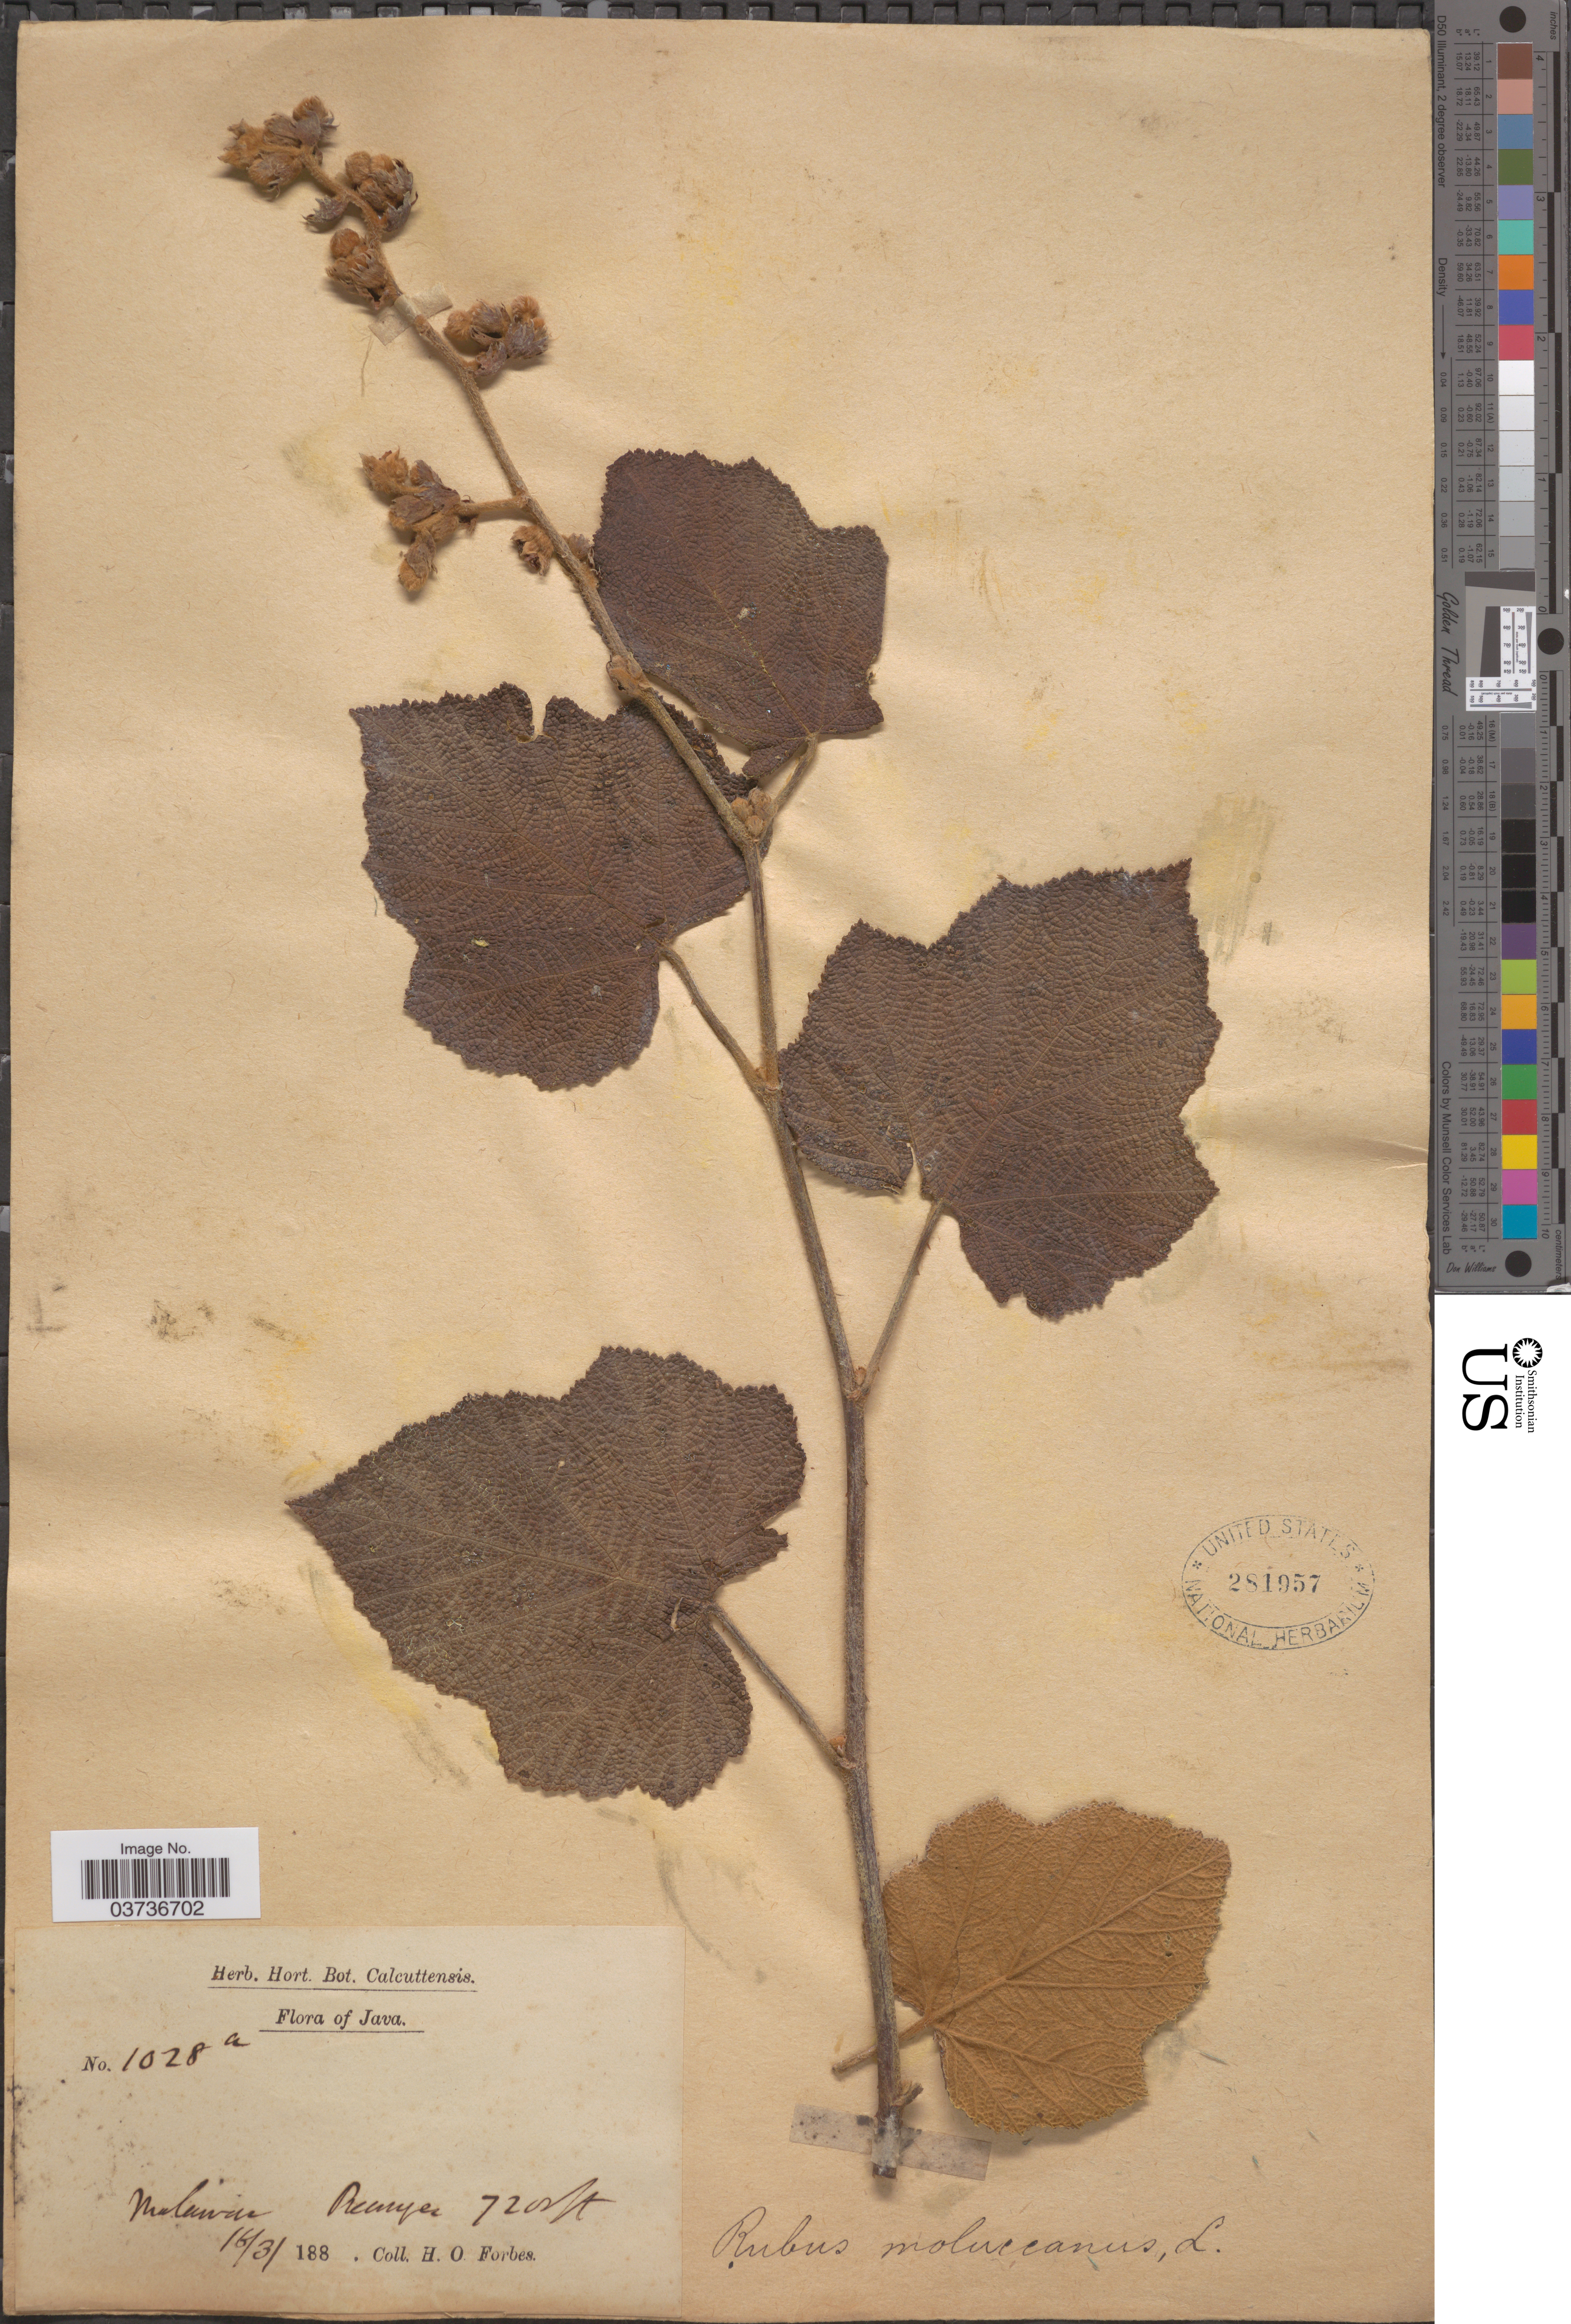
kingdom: Plantae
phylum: Tracheophyta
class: Magnoliopsida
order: Rosales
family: Rosaceae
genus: Rubus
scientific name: Rubus moluccanus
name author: L.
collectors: H. O. Forbes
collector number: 1028a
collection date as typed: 16/3/188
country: Indonesia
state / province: Java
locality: Malawan Range. [interpreted]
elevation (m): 219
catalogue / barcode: US 281957